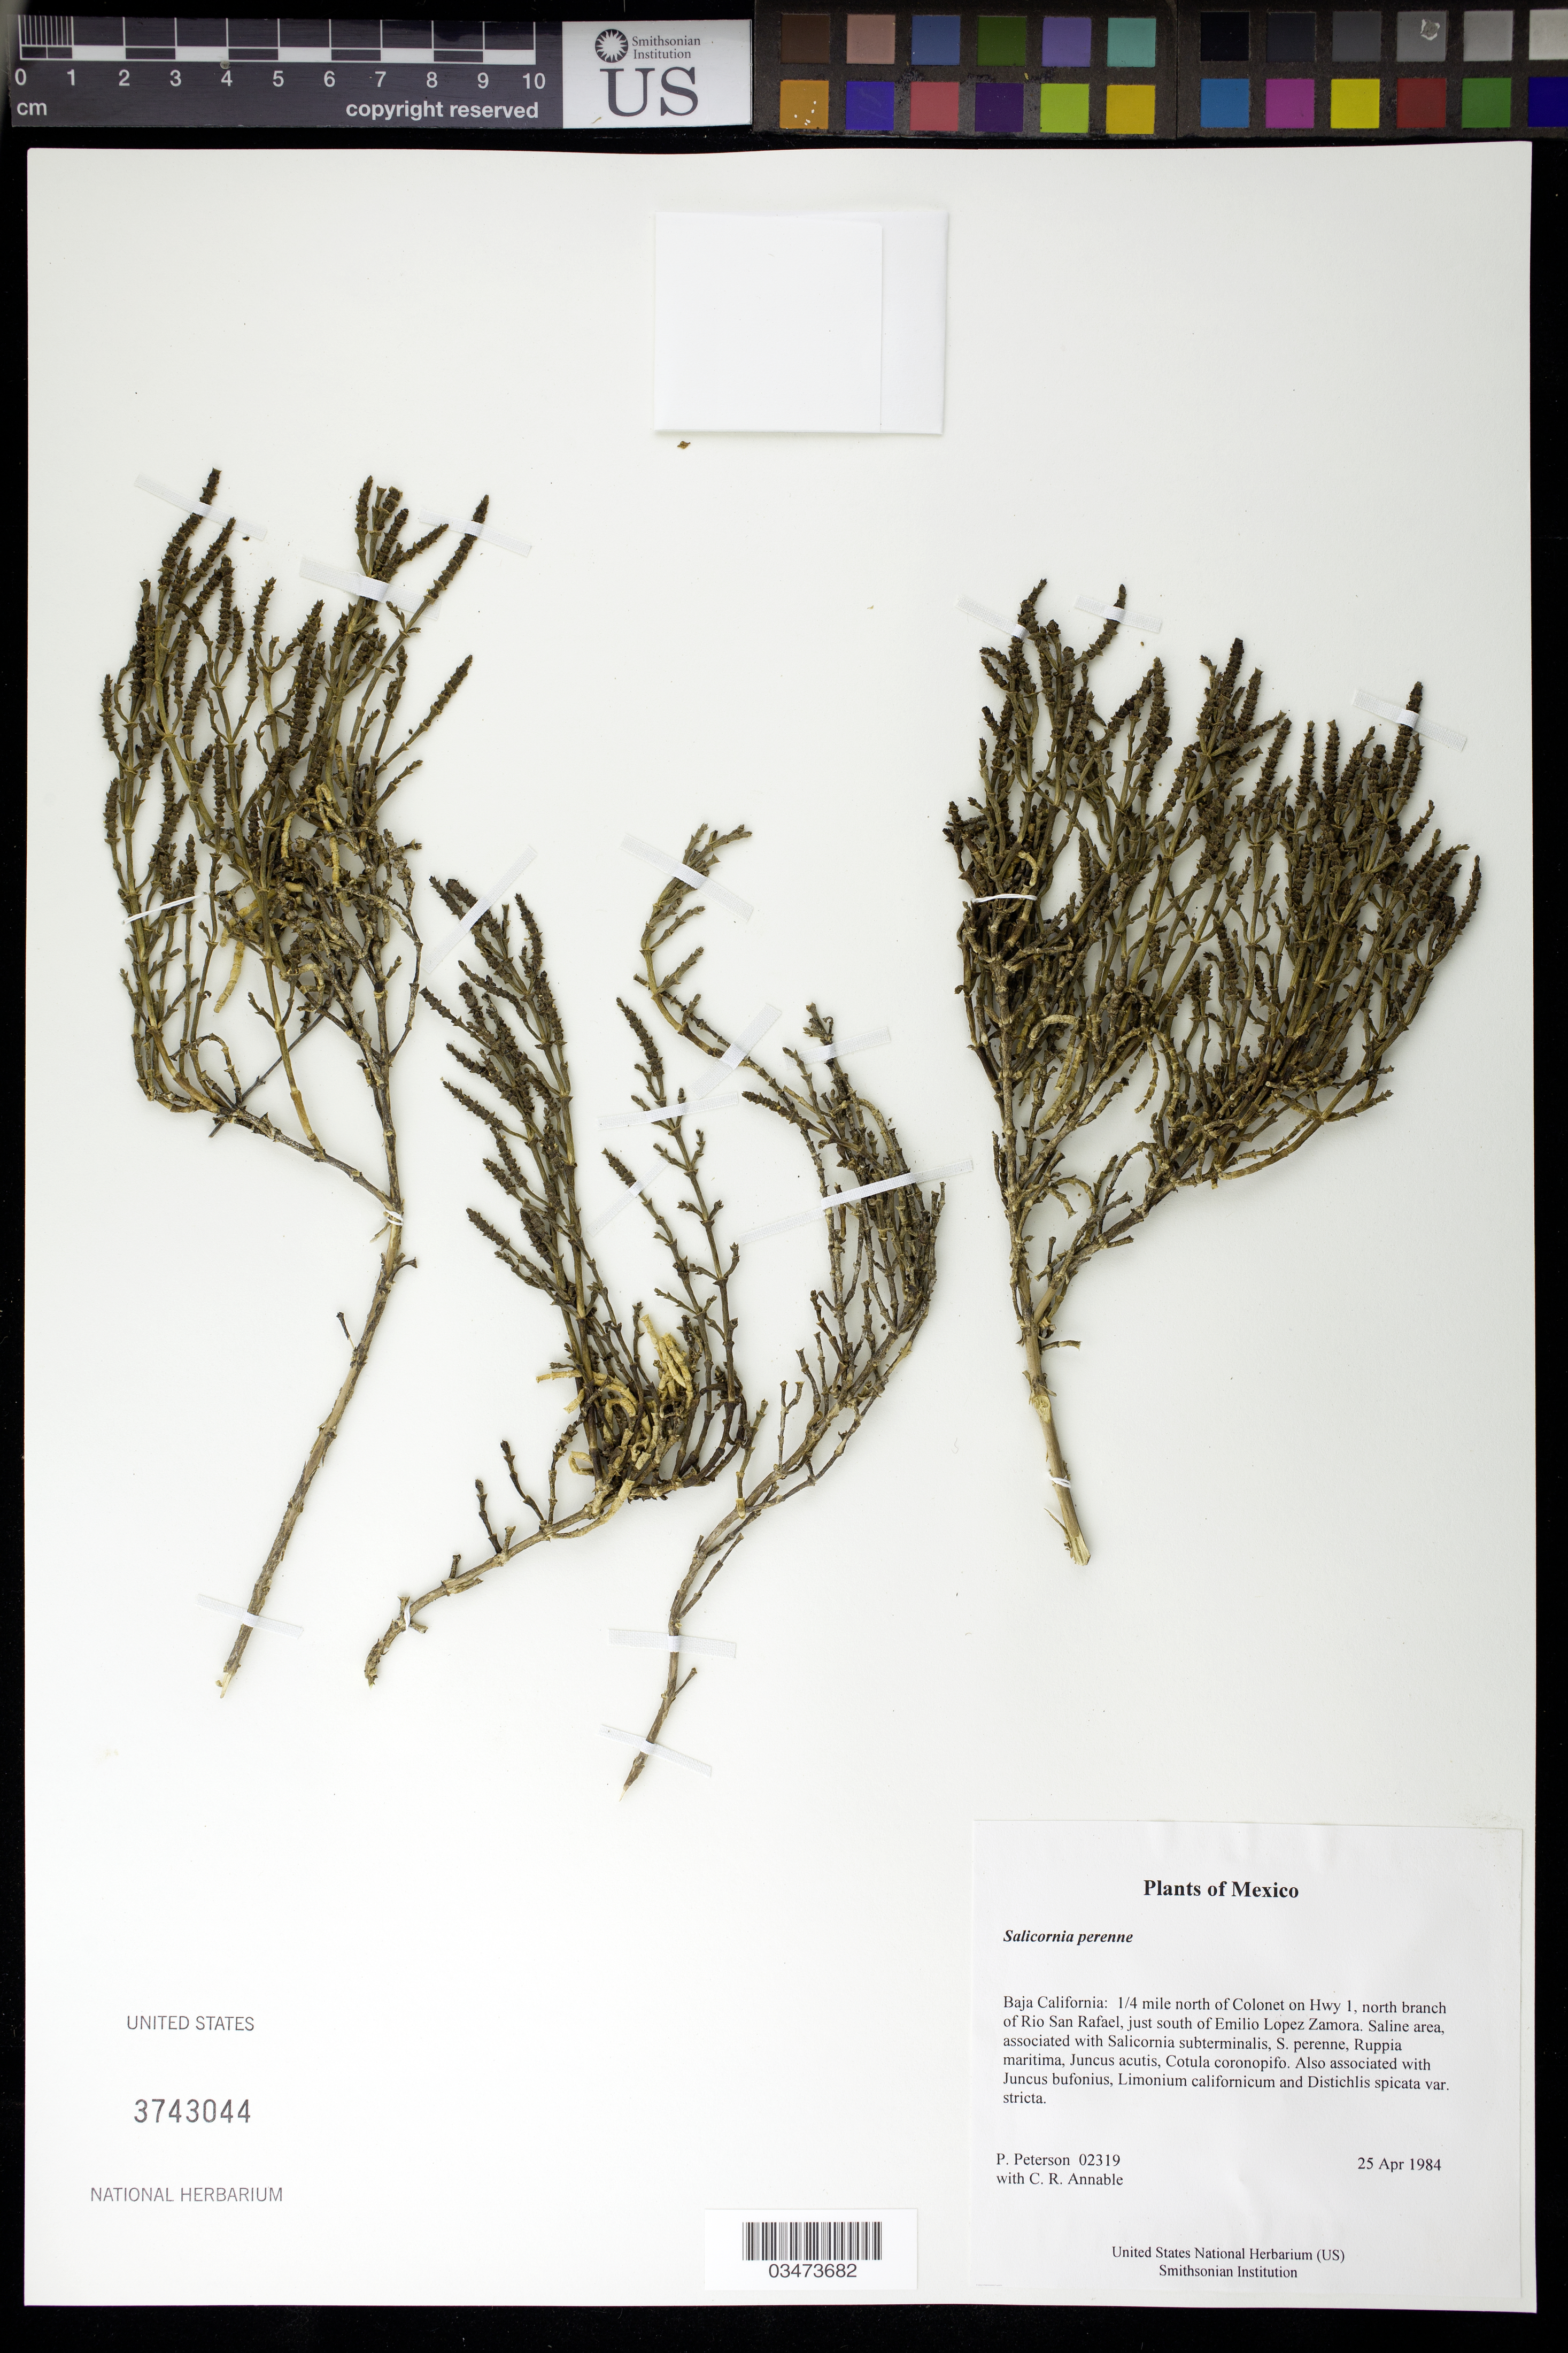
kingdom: Plantae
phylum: Tracheophyta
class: Magnoliopsida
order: Caryophyllales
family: Amaranthaceae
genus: Salicornia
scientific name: Salicornia sp.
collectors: P. M. Peterson & C. R. Annable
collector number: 02319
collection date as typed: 25 Apr 1984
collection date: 1984-04-25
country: Mexico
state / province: Baja California Norte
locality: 1/4 mile north of Colonet on Hwy 1, north branch of Rio San Rafael, just south of Emilio Lopez Zamora.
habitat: Saline area, associated with Salicornia subterminalis, S. perenne, Ruppia maritima, Juncus acutis, Cotula coronopifo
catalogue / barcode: US 3743044